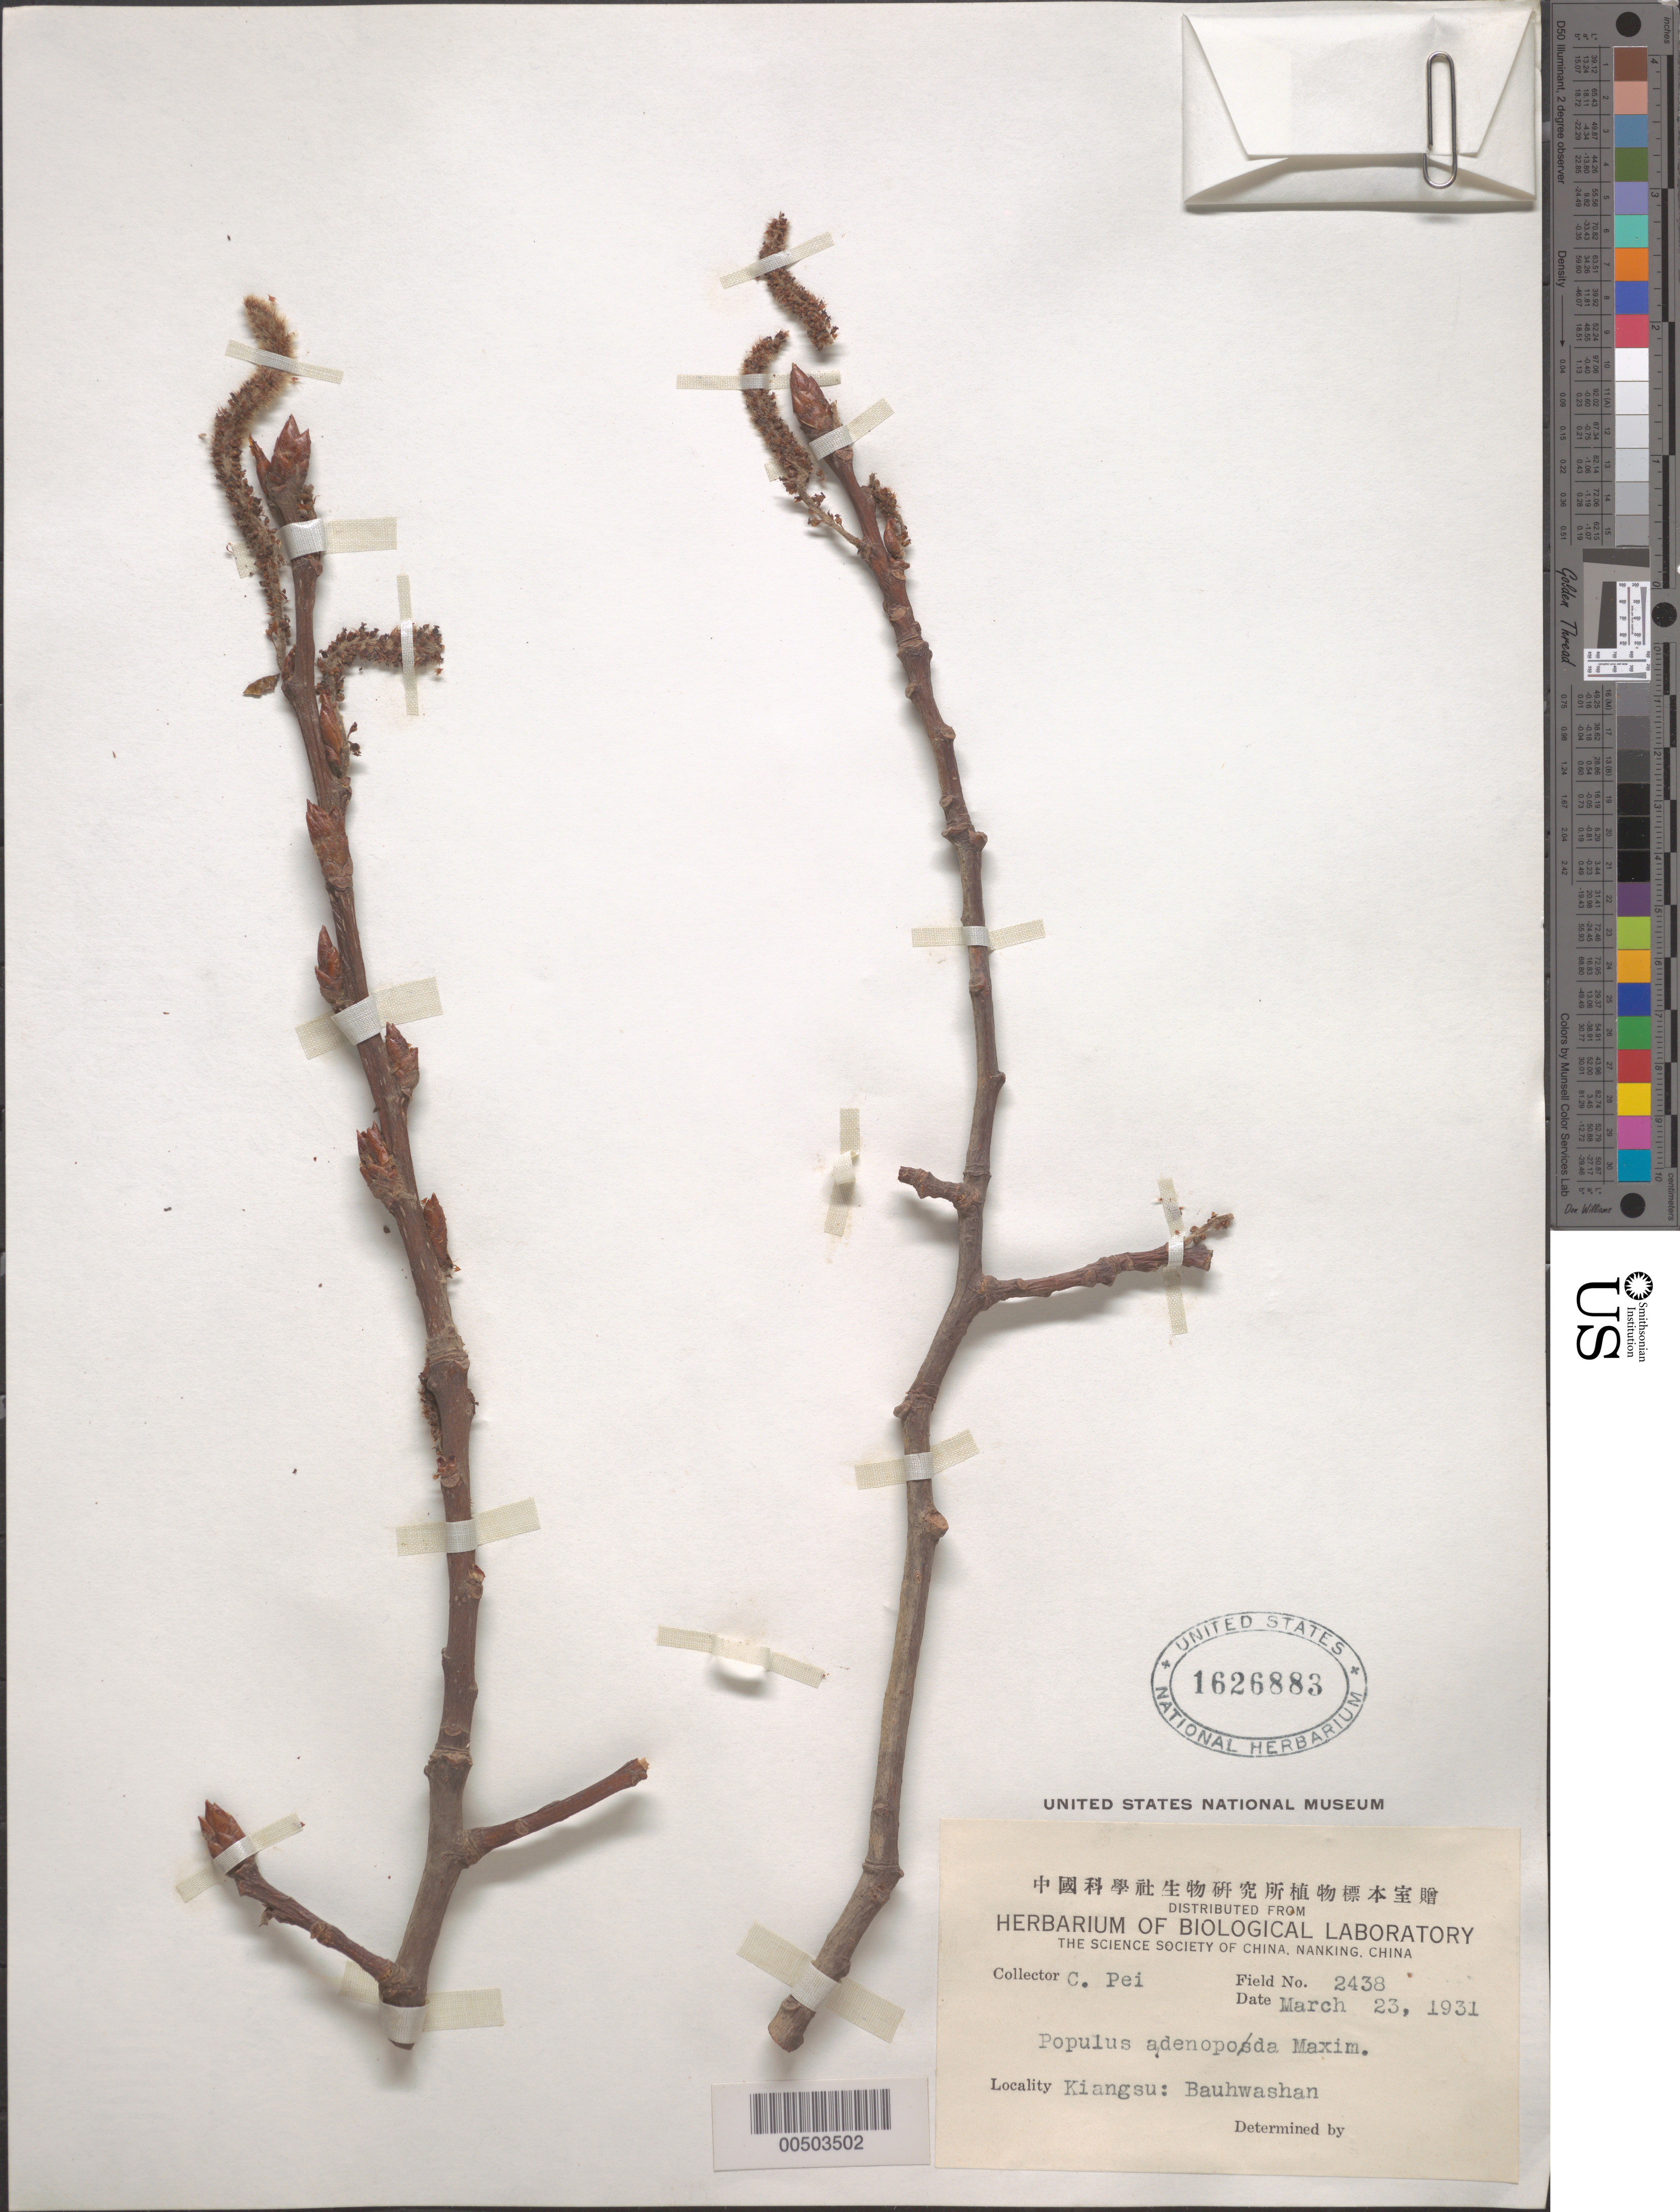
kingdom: Plantae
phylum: Tracheophyta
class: Magnoliopsida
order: Malpighiales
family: Salicaceae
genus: Populus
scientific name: Populus adenopoda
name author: Maxim.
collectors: C. Pei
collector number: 2438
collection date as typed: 23 Mar 1931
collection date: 1931-03-23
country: China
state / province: Jiangsu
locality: Bauhwashan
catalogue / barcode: US 1626883